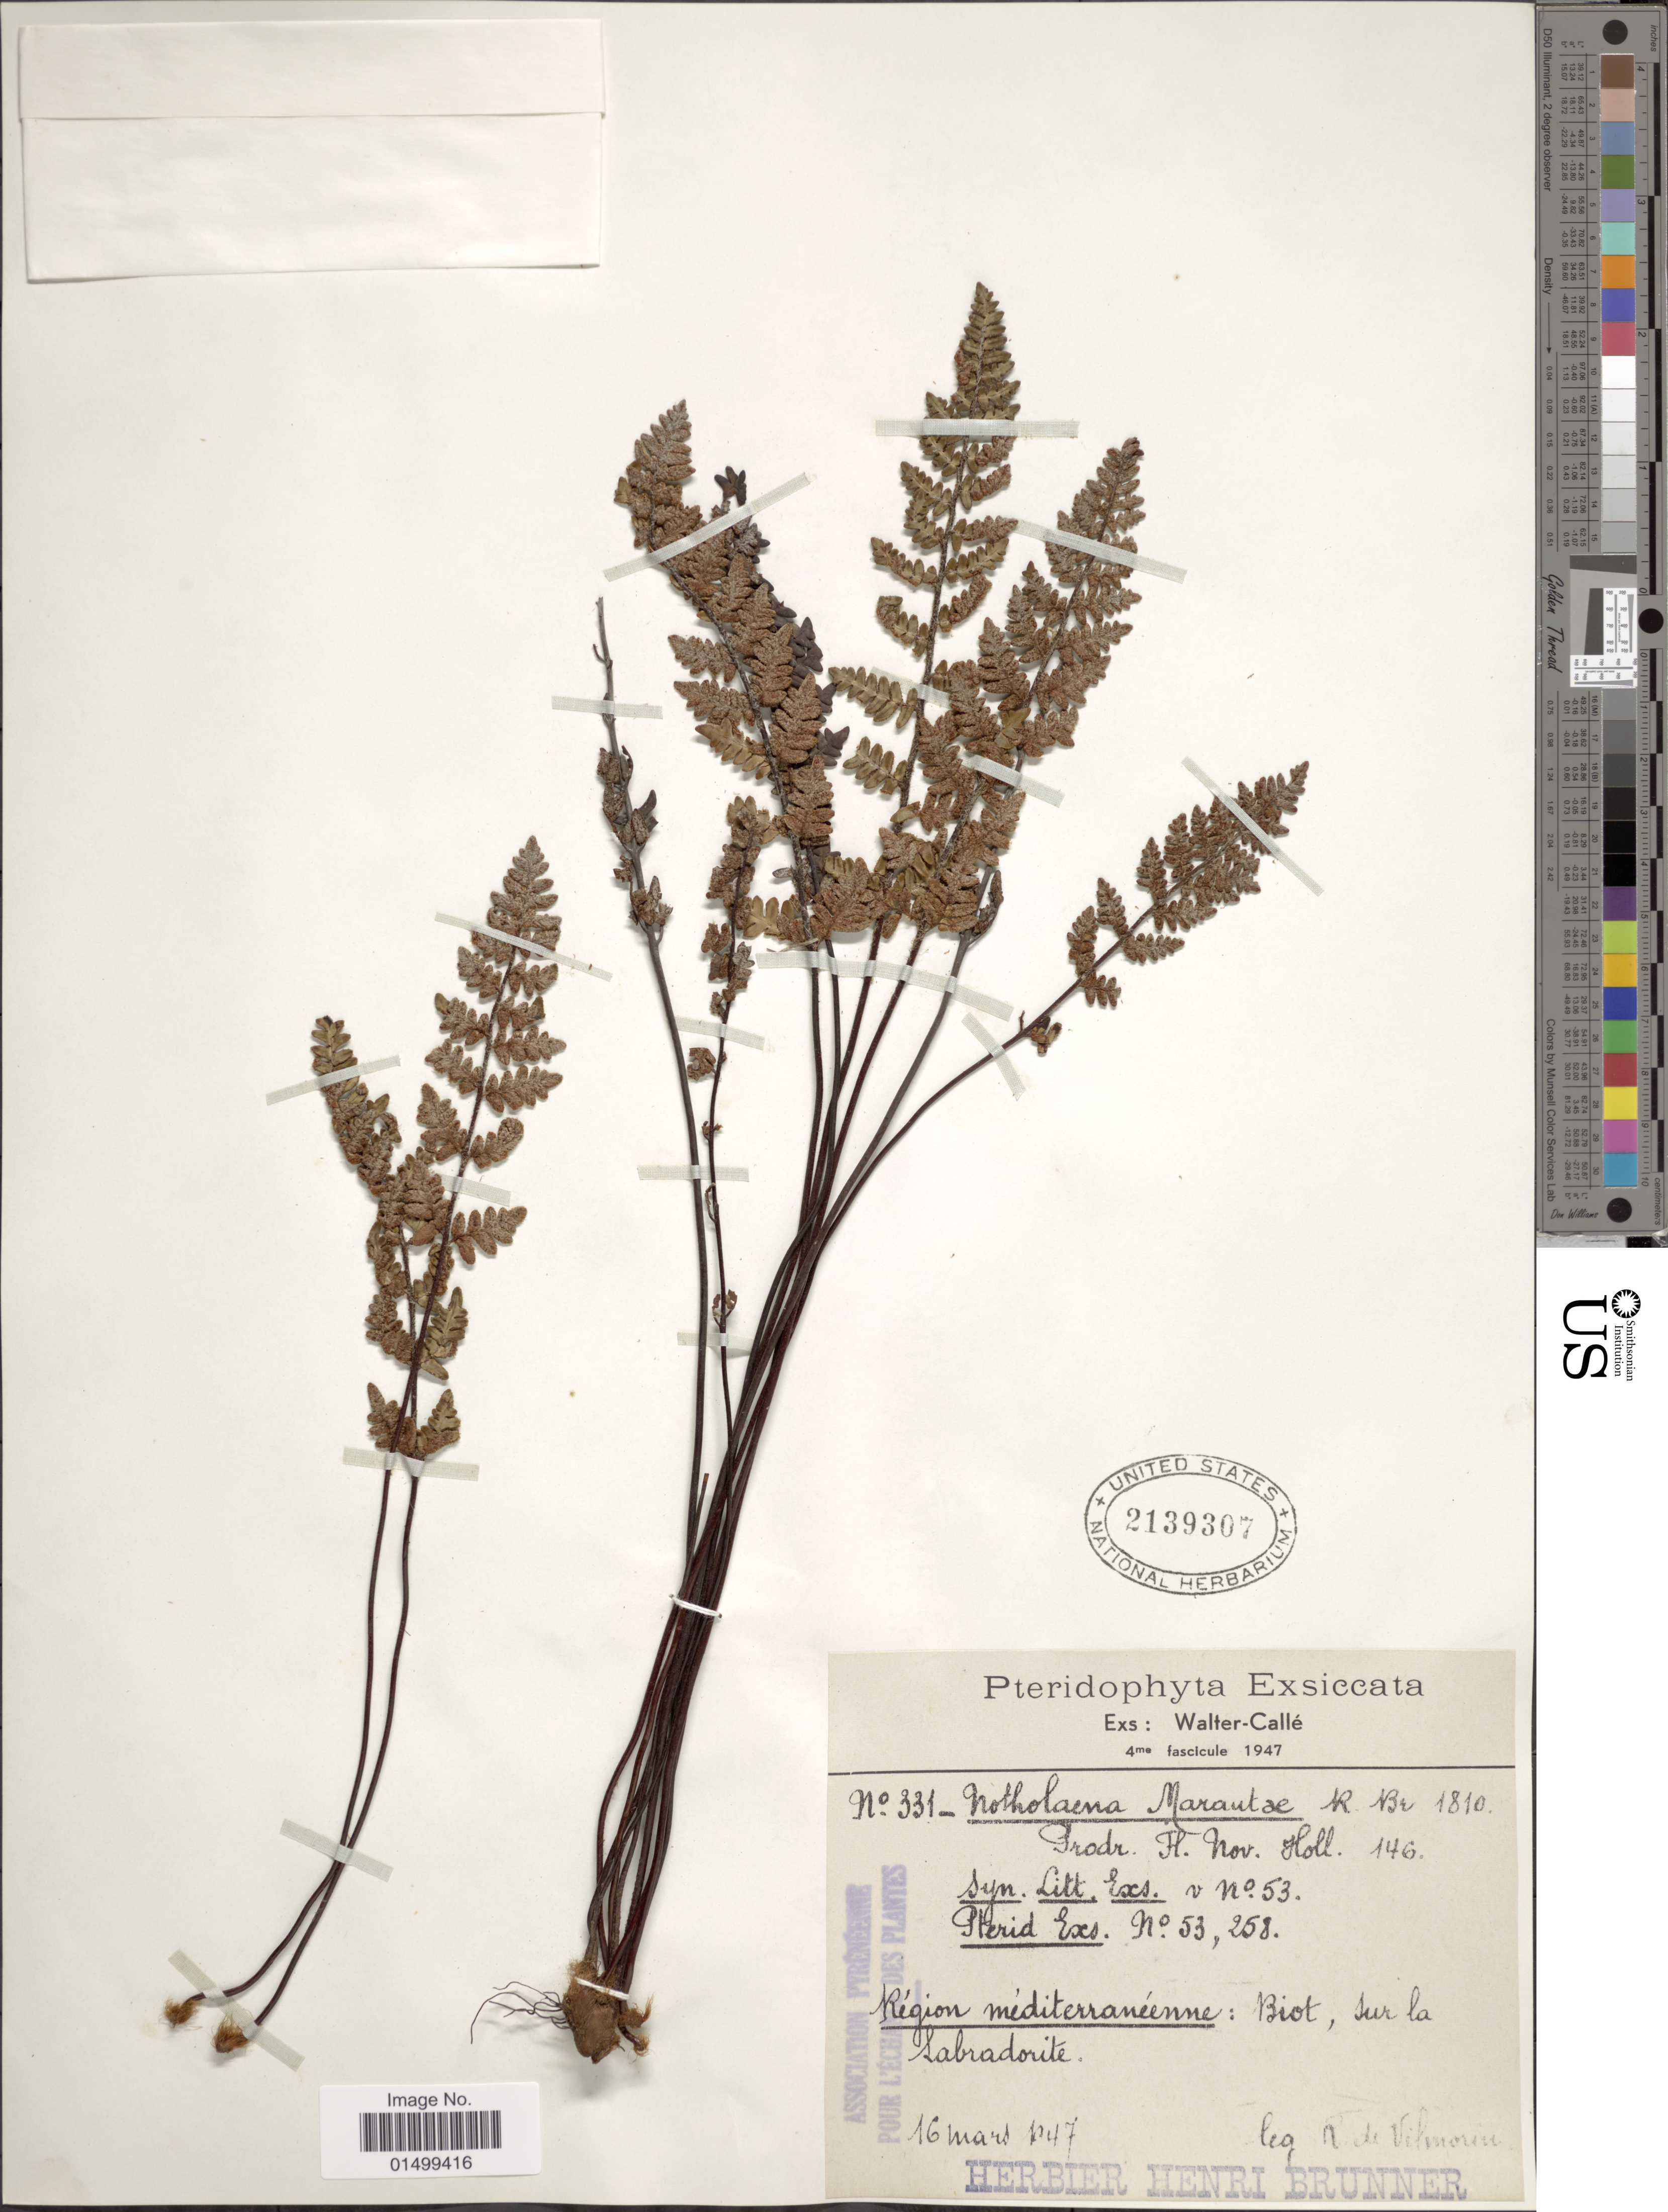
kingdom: Plantae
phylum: Tracheophyta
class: Polypodiopsida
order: Polypodiales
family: Pteridaceae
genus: Cheilanthes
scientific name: Cheilanthes marantae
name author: Domin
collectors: R. Vilmorin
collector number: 331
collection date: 1947-03-16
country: France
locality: Biot, sur la Labrodorite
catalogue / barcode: US 2139307